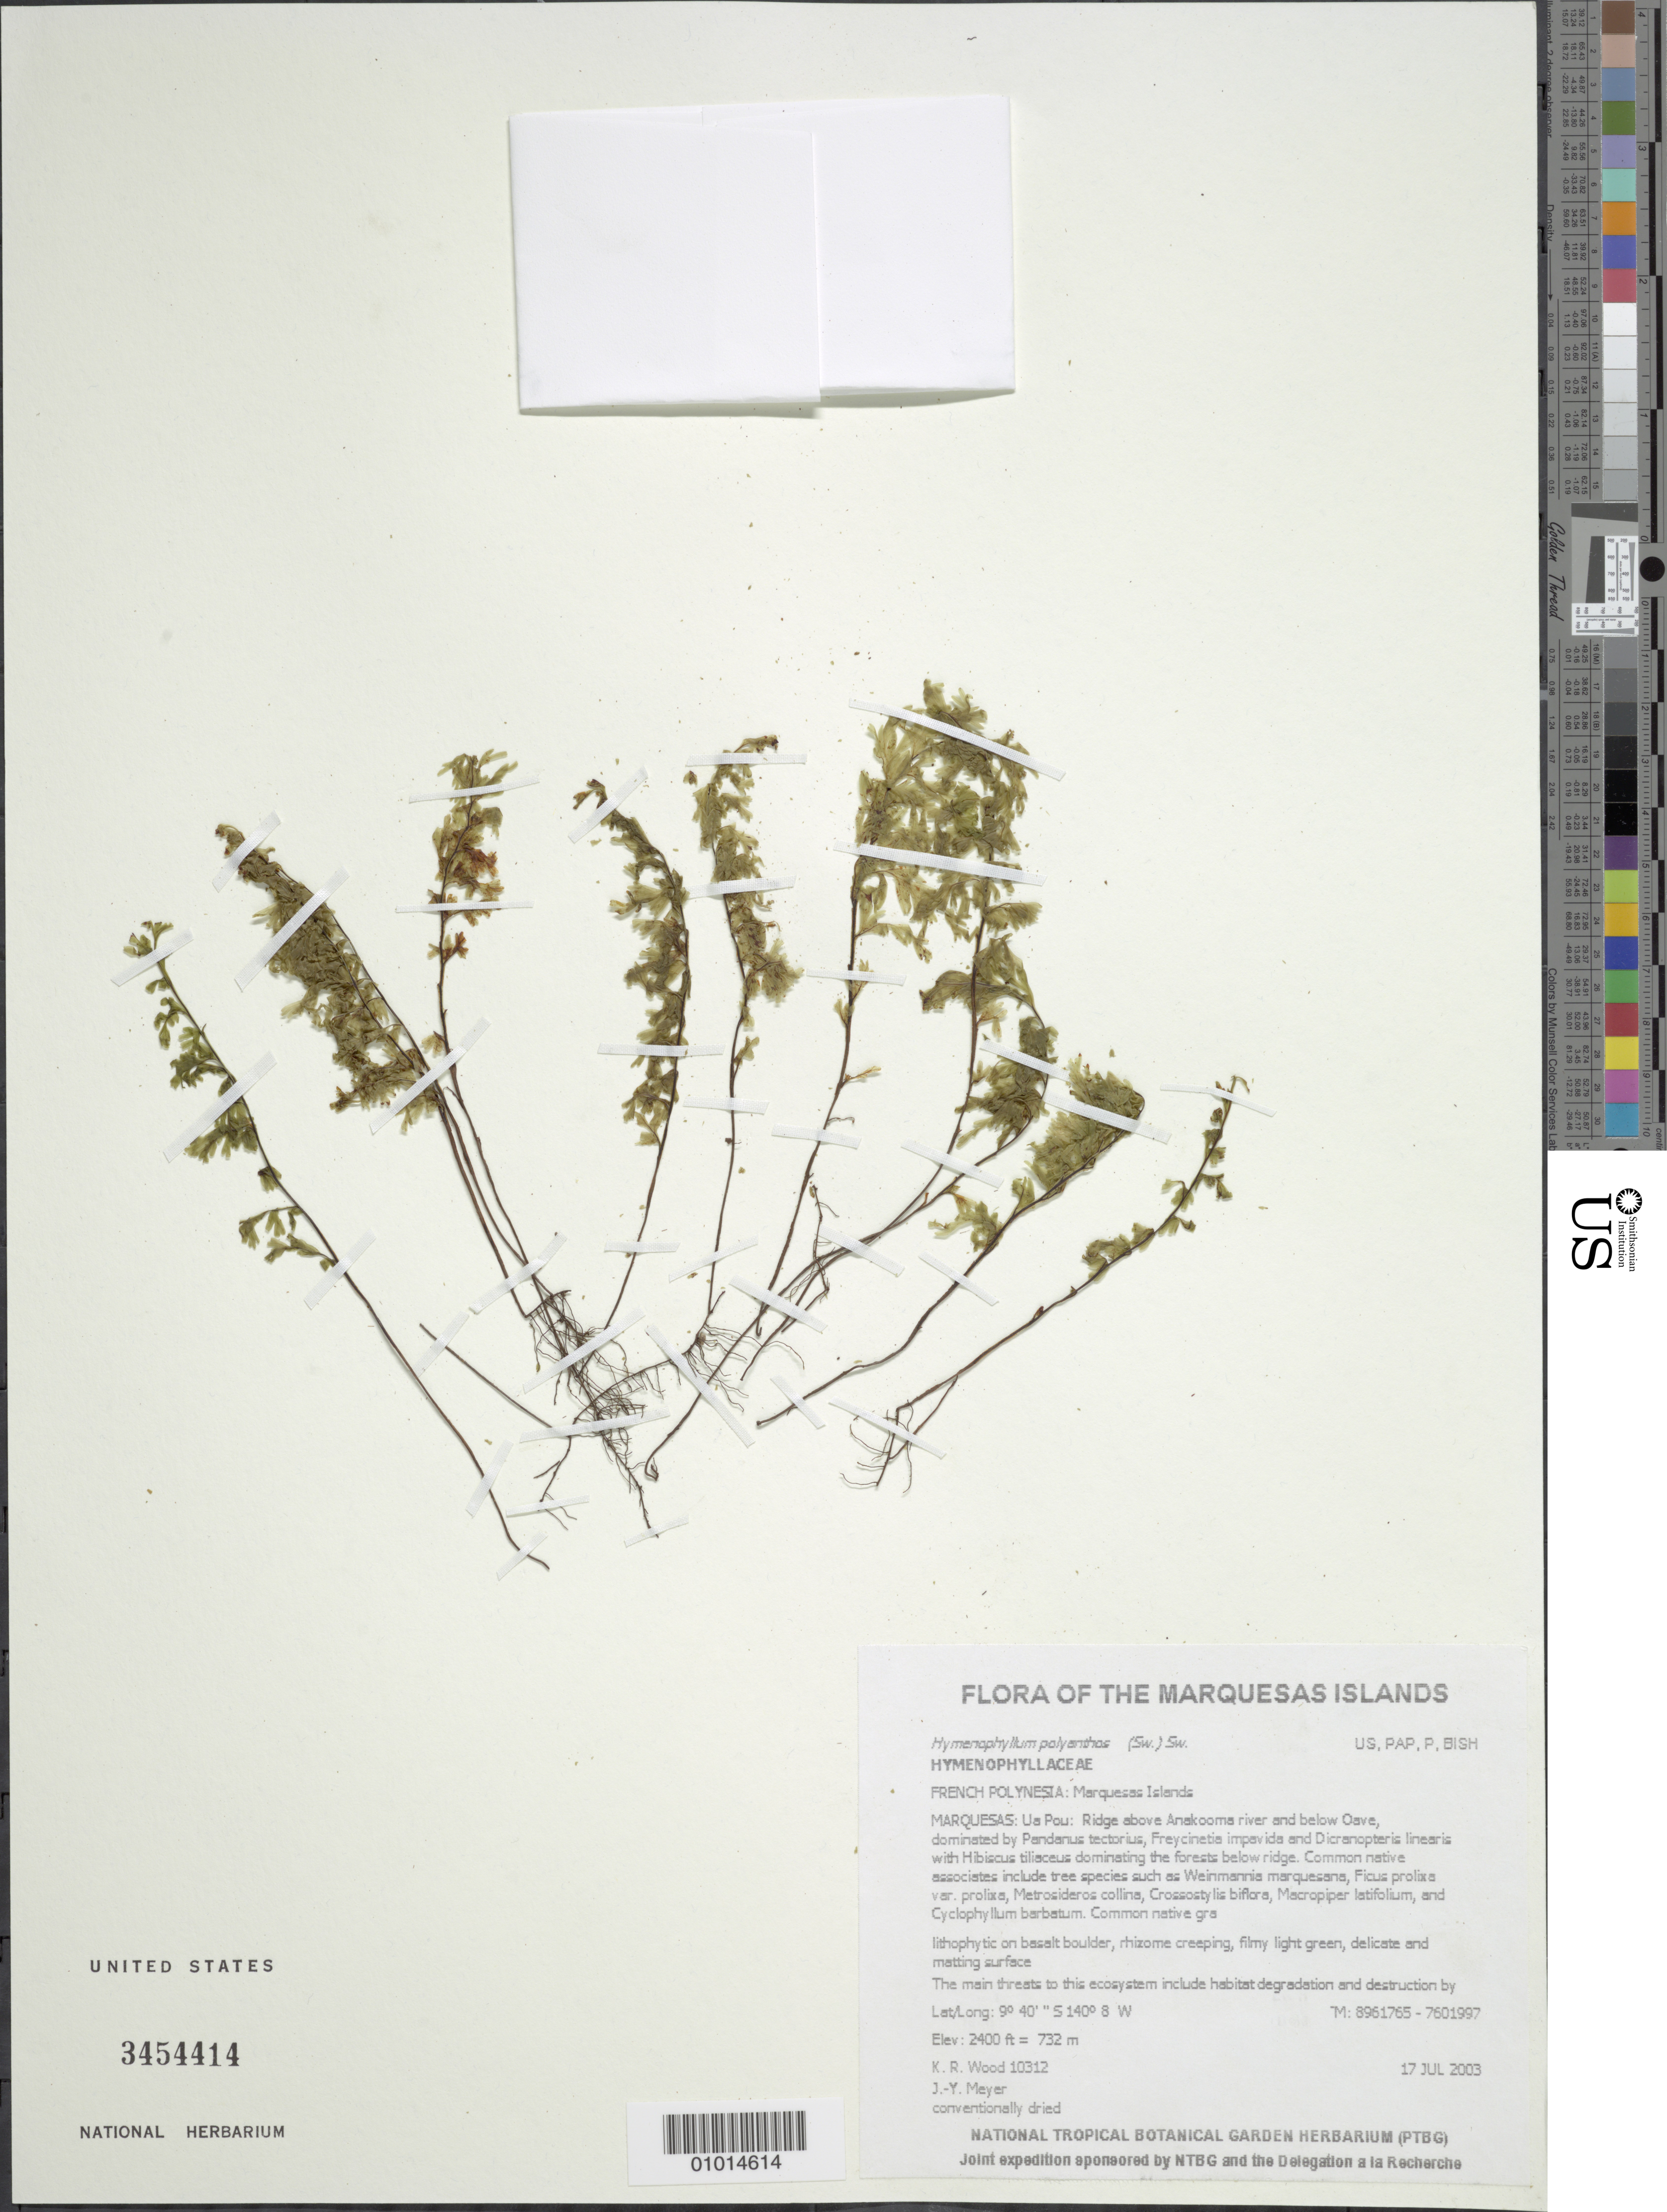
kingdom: Plantae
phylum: Tracheophyta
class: Polypodiopsida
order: Hymenophyllales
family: Hymenophyllaceae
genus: Hymenophyllum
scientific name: Hymenophyllum polyanthos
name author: (Sw.) Sw.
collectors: K. R. Wood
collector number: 10312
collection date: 2003-07-17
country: French Polynesia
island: Ua Pou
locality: Ridge above Anakooma river and below Oave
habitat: Dominated by Pandanus tectorius, Freycinetia impavida and Dicranopteris linearis with Hibiscus tiliaceus dominating the forests below ridge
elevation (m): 732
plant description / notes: The main threats to this ecosystem include habitat degradation and destruction by feral pigs, catastrophic extinction through environmental events, predation by rats that eat seeds, competition with non-native plant taxa such as Psidium guajava, Coffea ar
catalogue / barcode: US 3454414